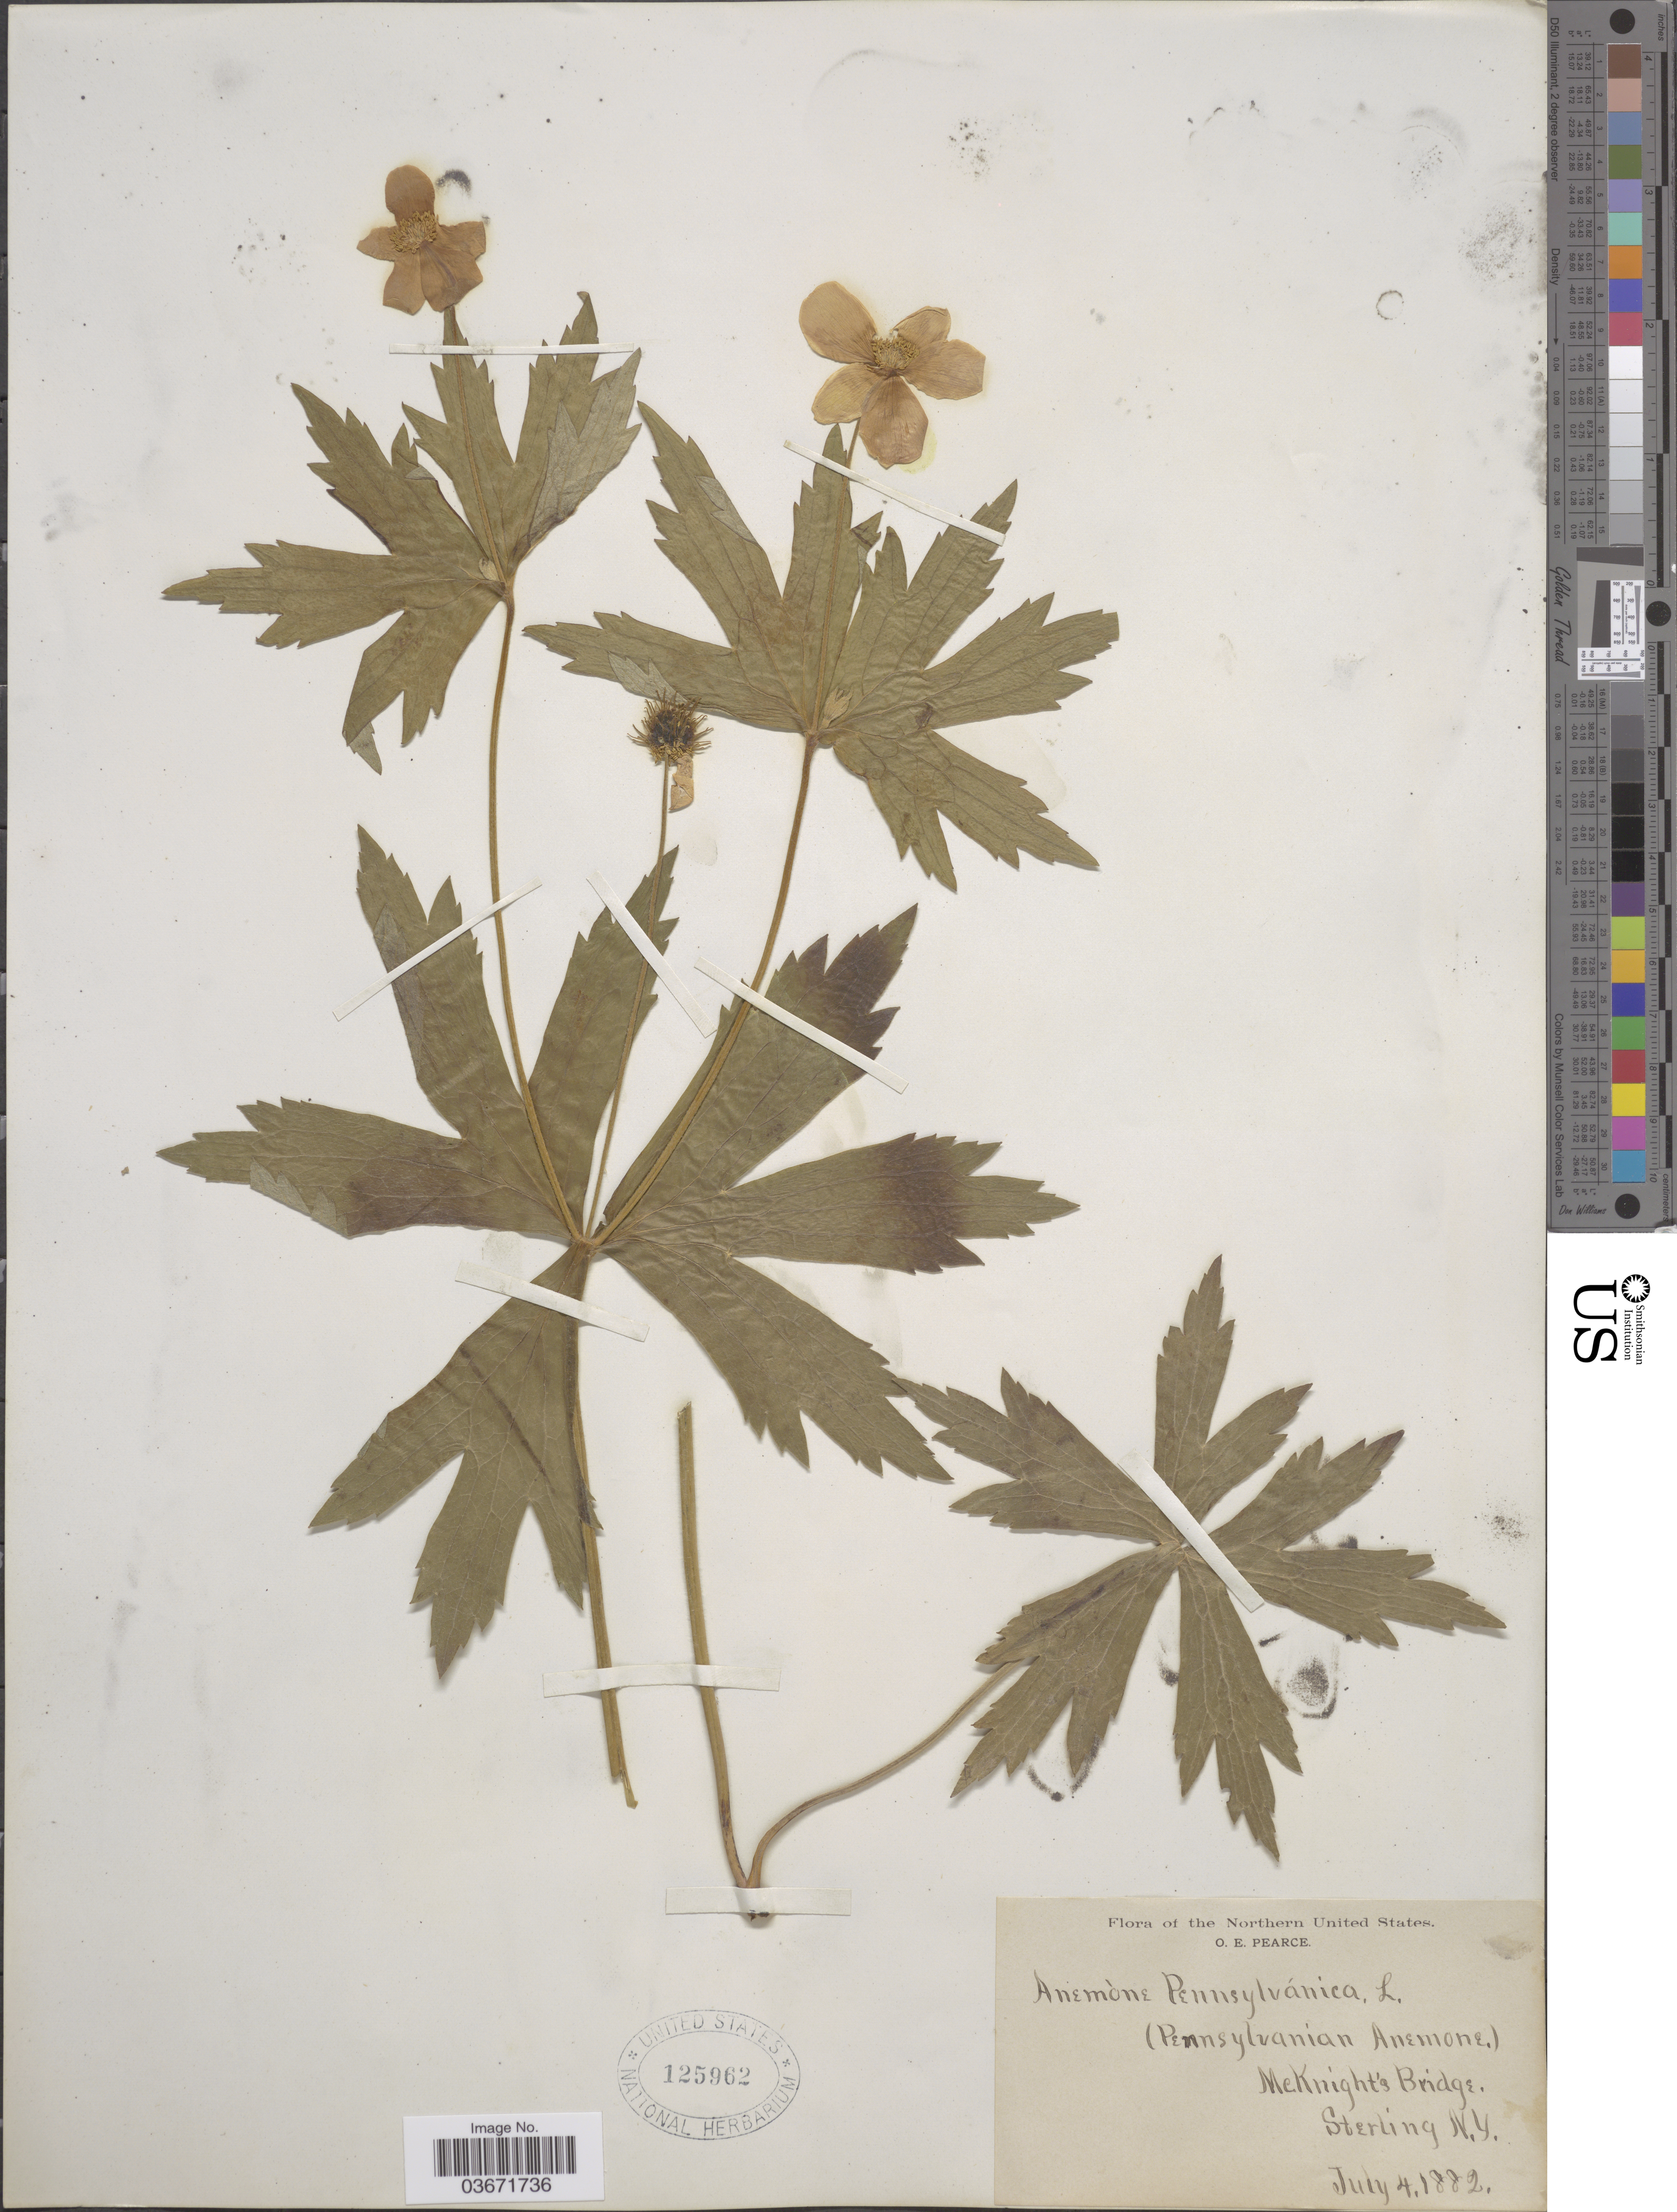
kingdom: Plantae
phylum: Tracheophyta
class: Magnoliopsida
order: Ranunculales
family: Ranunculaceae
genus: Anemone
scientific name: Anemone canadensis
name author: L.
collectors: O. E. Pearce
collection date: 1882-07-04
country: United States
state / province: New York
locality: Northern United States. McKnight's Bridge. Sterling.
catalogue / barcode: US 125962